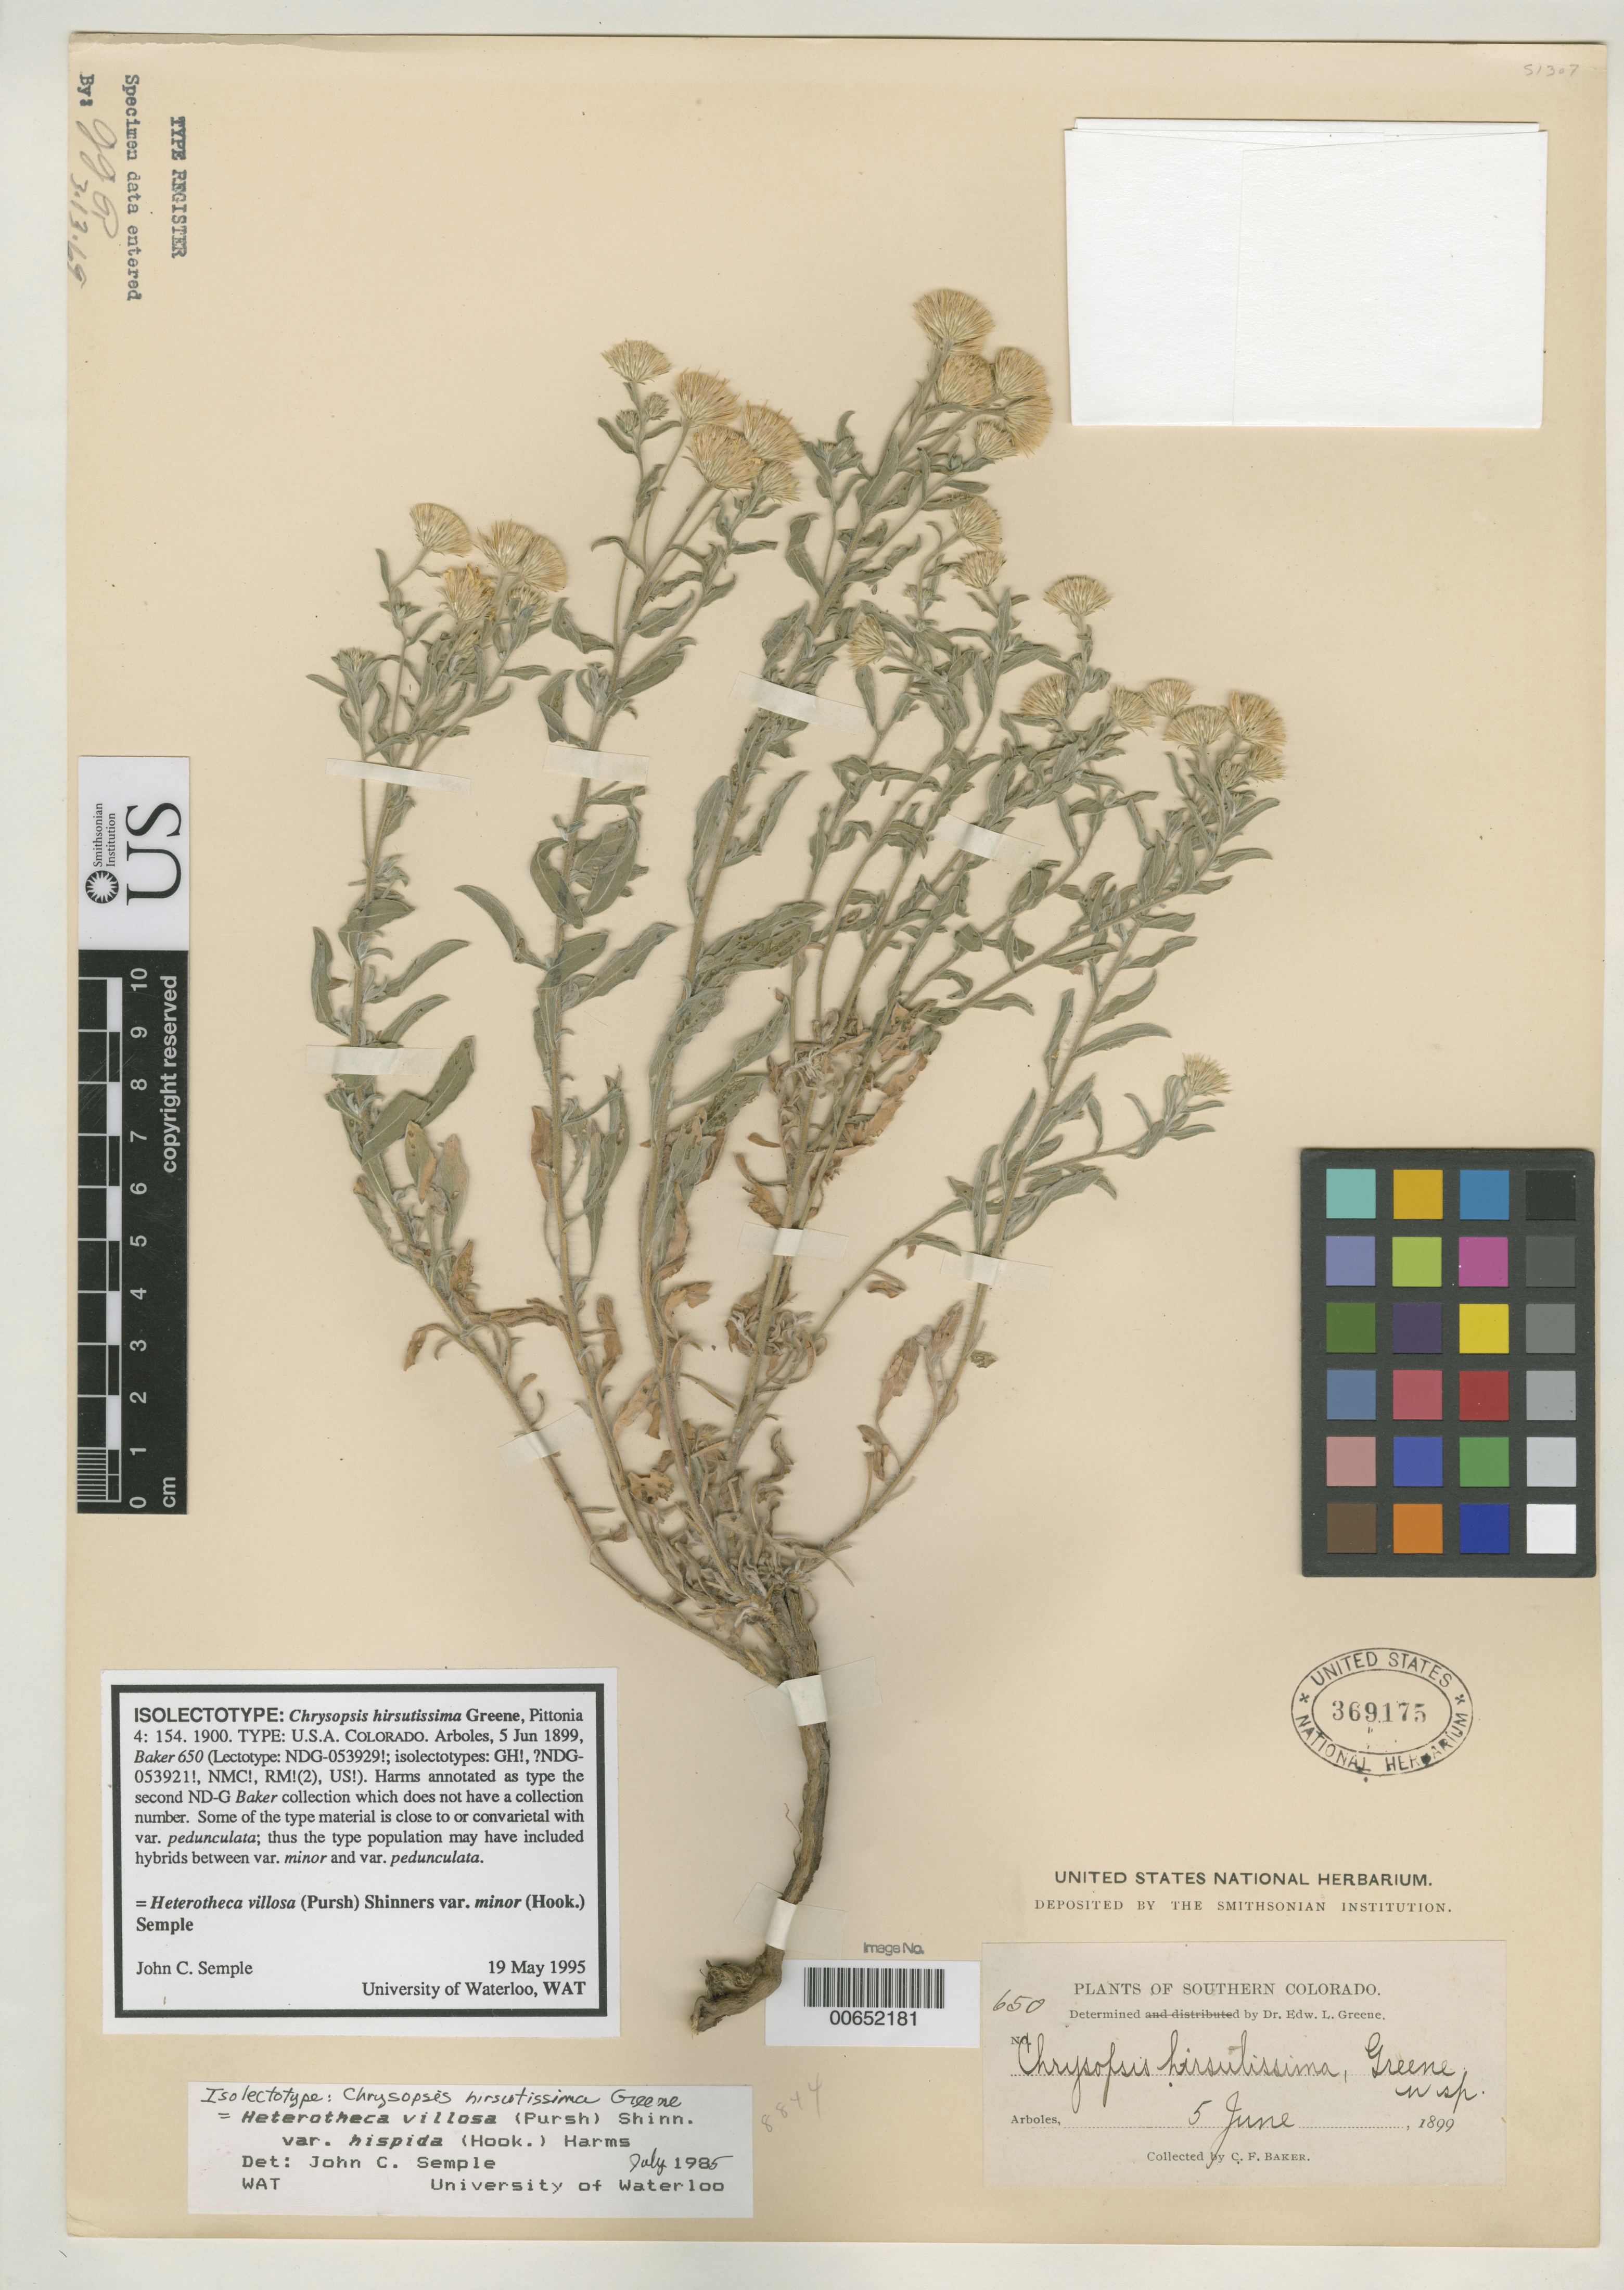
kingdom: Plantae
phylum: Tracheophyta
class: Magnoliopsida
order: Asterales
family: Asteraceae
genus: Chrysopsis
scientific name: Chrysopsis hirsutissima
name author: Greene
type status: Isolectotype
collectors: C. F. Baker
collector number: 650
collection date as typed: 05 Jun 1899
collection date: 1899-06-05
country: United States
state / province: Colorado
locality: Arboles.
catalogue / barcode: US 369175